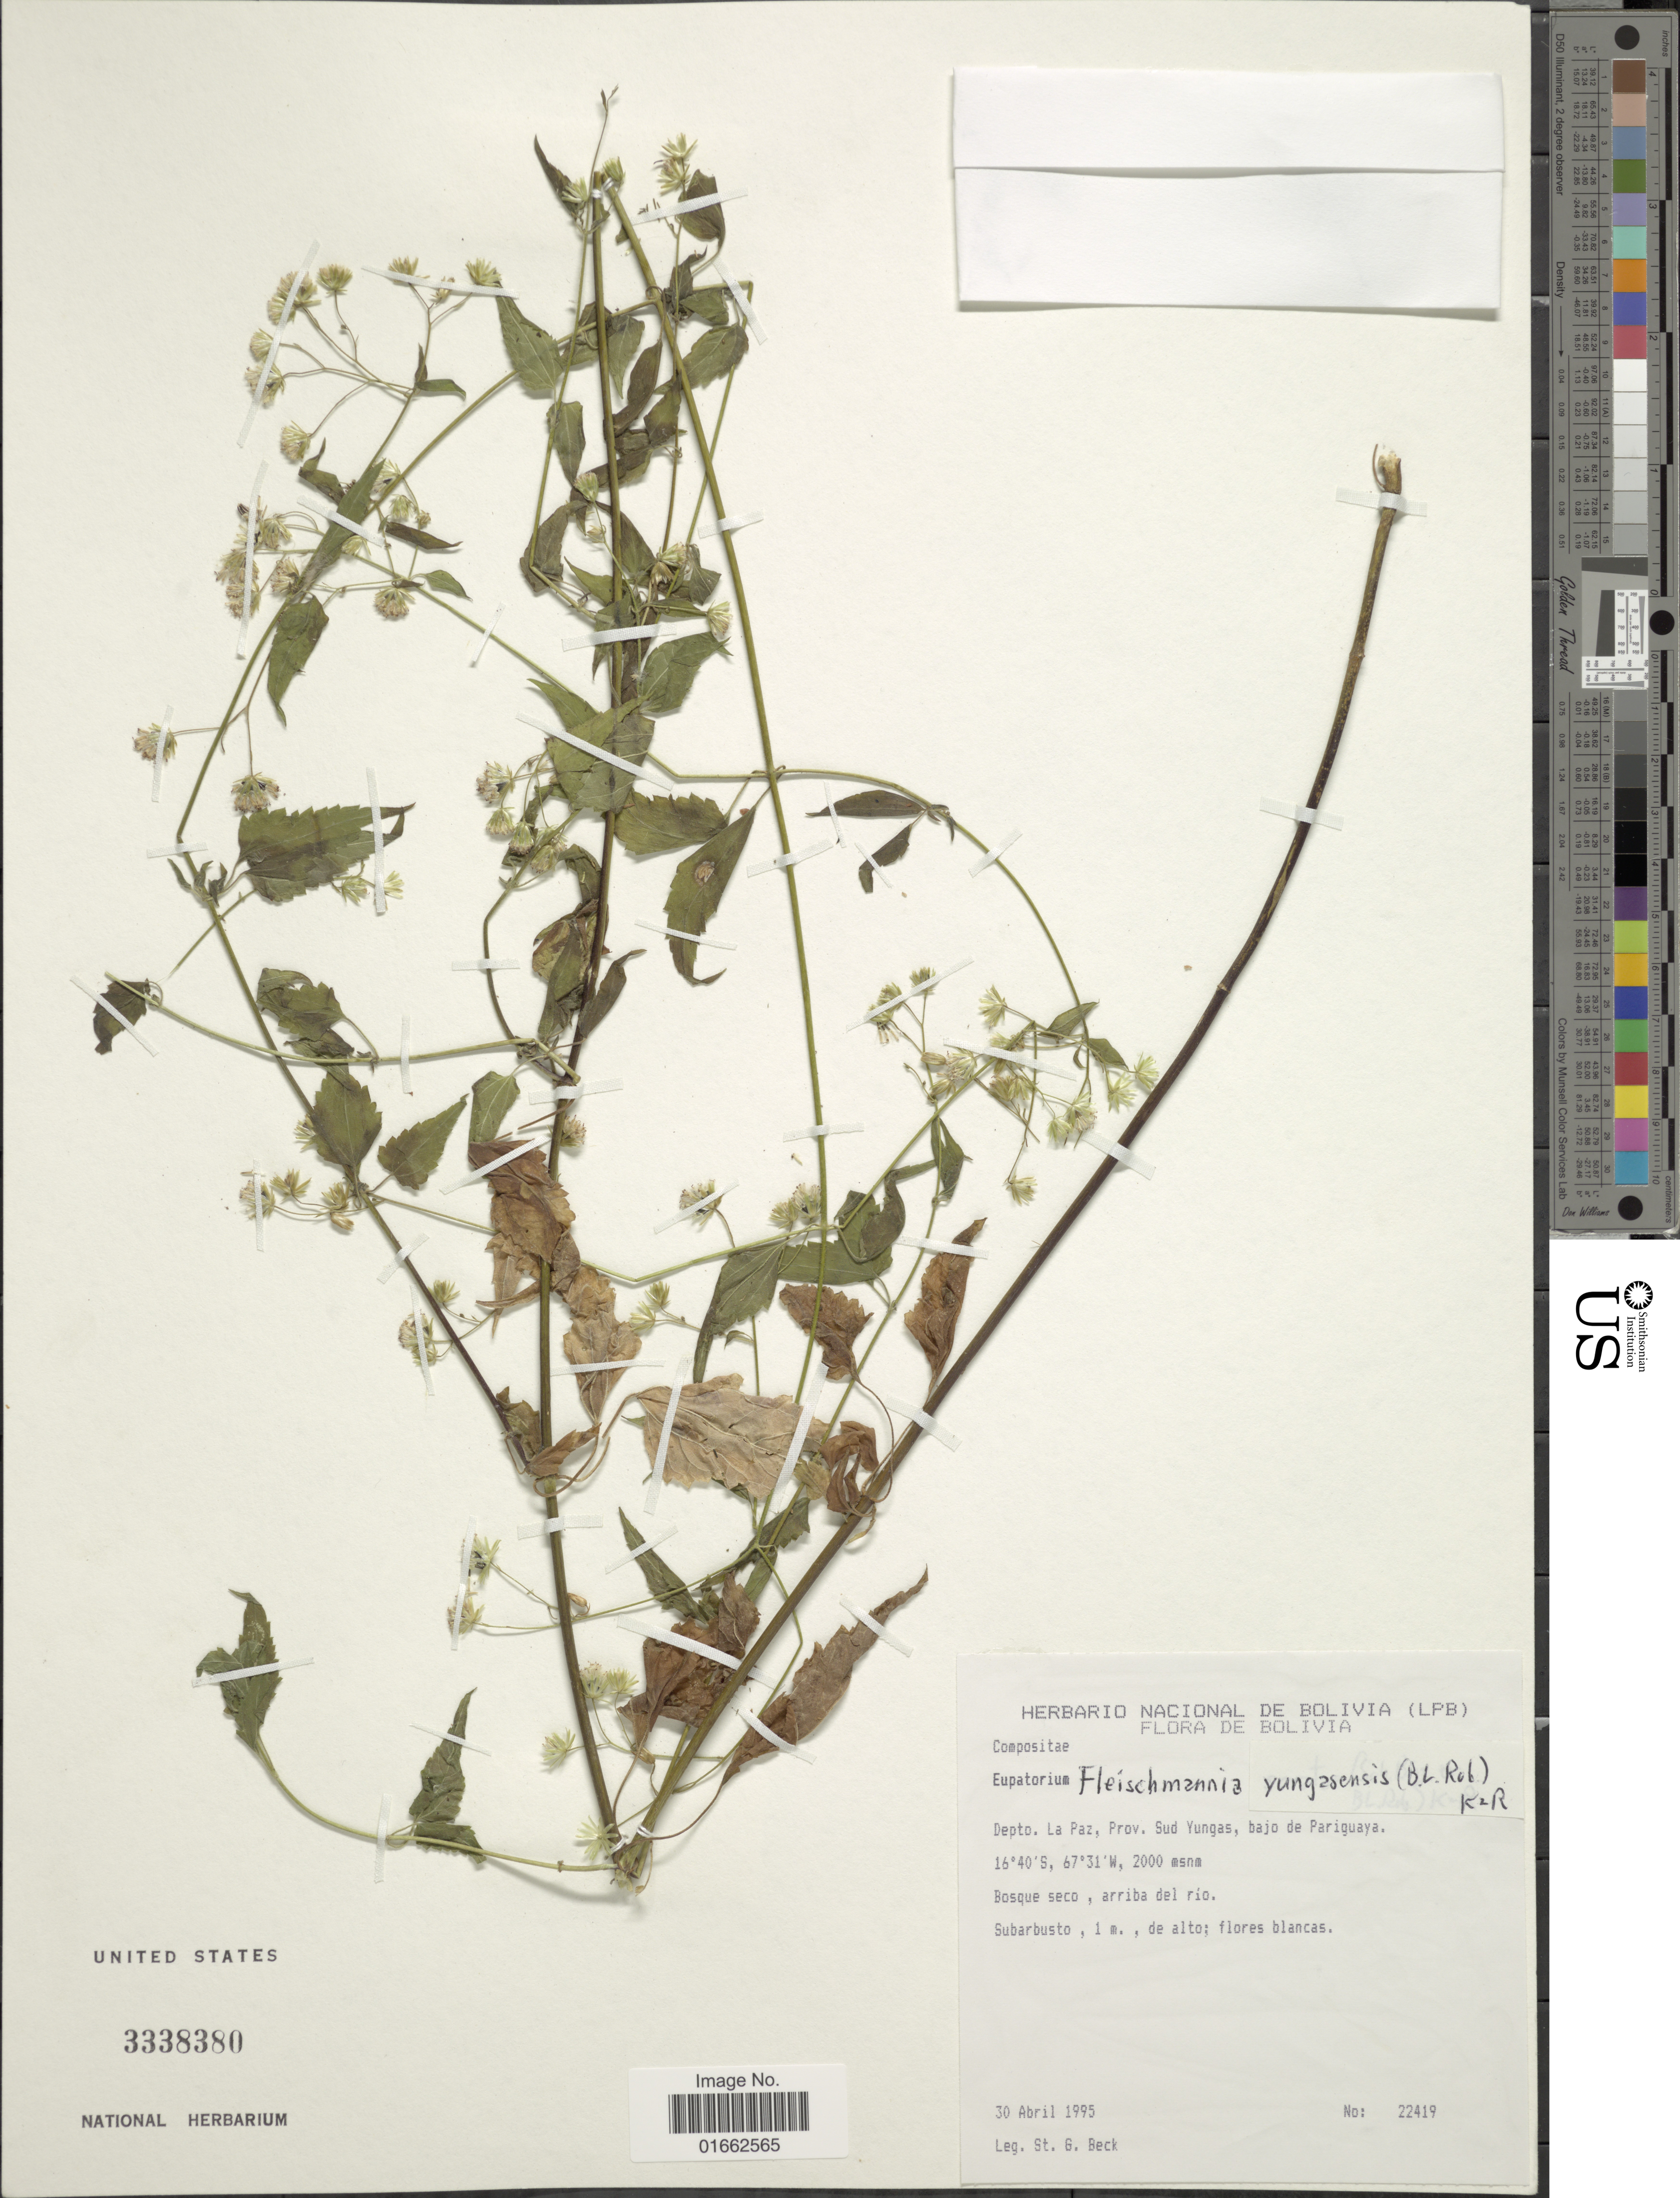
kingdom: Plantae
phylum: Tracheophyta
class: Magnoliopsida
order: Asterales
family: Asteraceae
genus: Fleischmannia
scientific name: Fleischmannia yungasensis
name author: (H. Rob.) R.M. King & H. Rob.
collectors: S. G. Beck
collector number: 22419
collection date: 1995-04-30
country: Bolivia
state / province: La Paz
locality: Prov. Sud Yungas, bajo de Pariguaya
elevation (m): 2000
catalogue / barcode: US 3338380